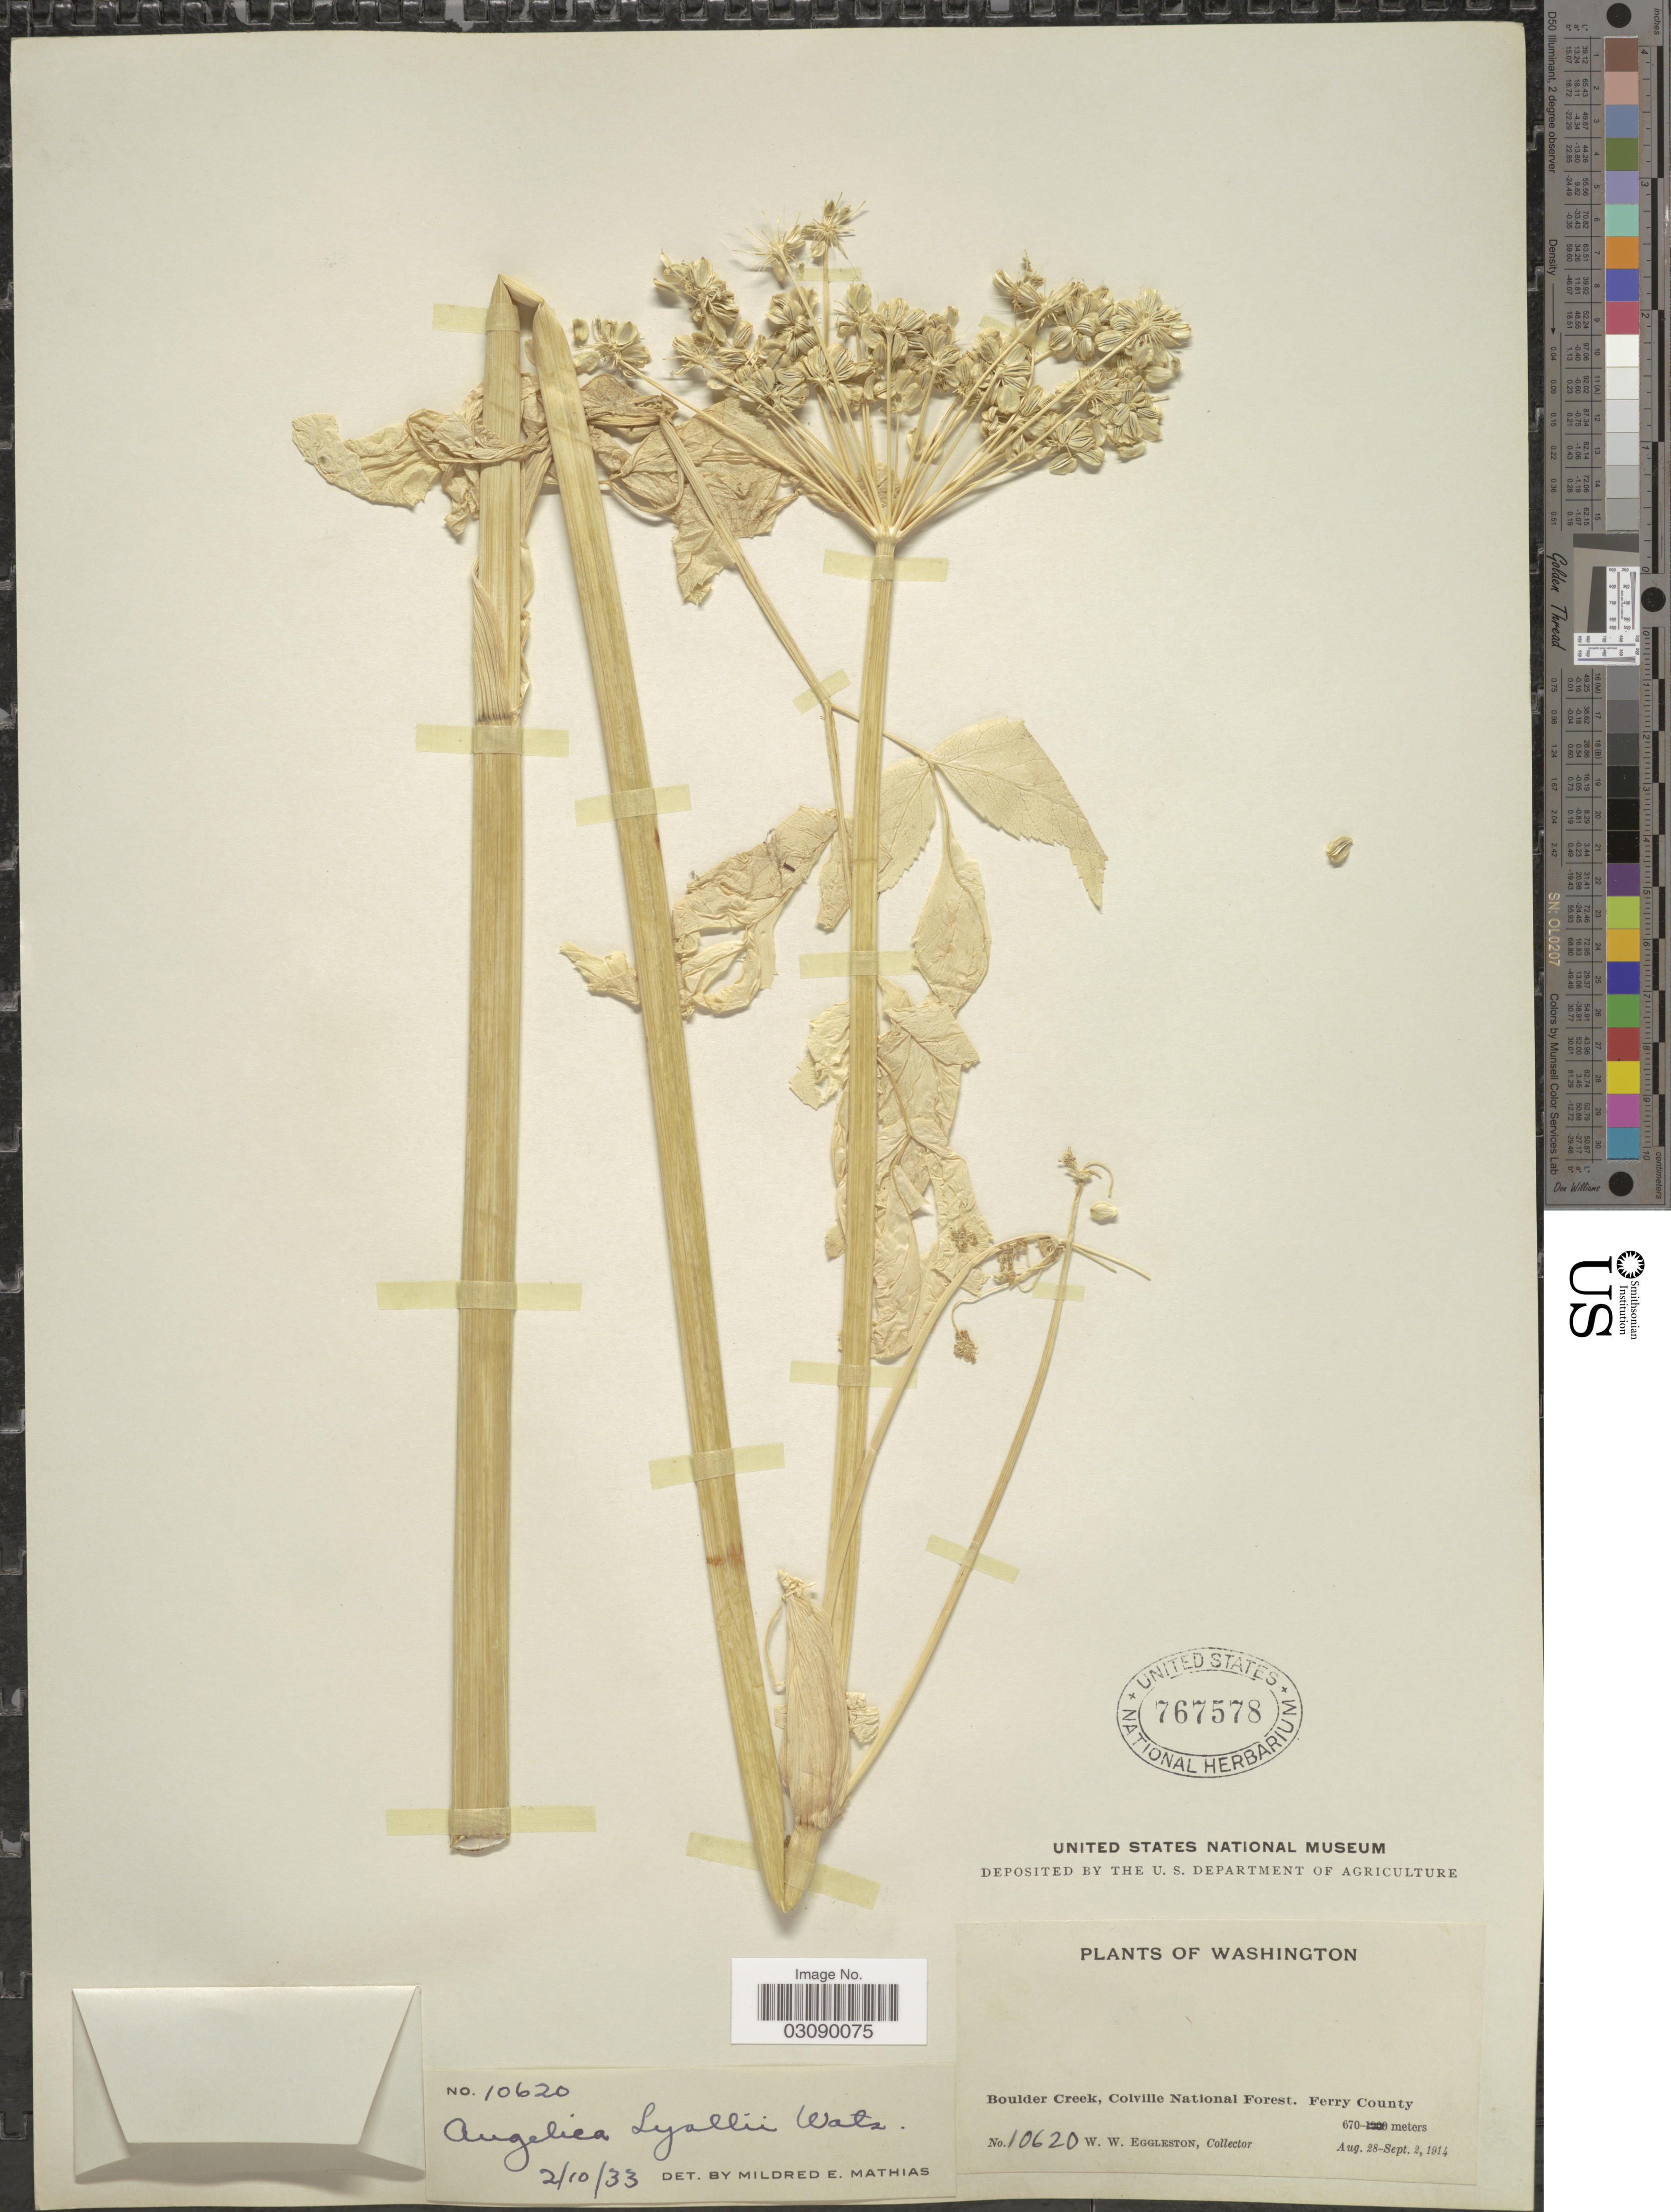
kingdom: Plantae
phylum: Tracheophyta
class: Magnoliopsida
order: Apiales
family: Apiaceae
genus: Angelica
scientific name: Angelica arguta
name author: Nutt.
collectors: W. W. Eggleston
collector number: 10620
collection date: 1914-08-28/1914-09-02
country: United States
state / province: Washington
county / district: Ferry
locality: Boulder Creek, Colville National Forest, Ferry County.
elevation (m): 670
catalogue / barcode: US 767578